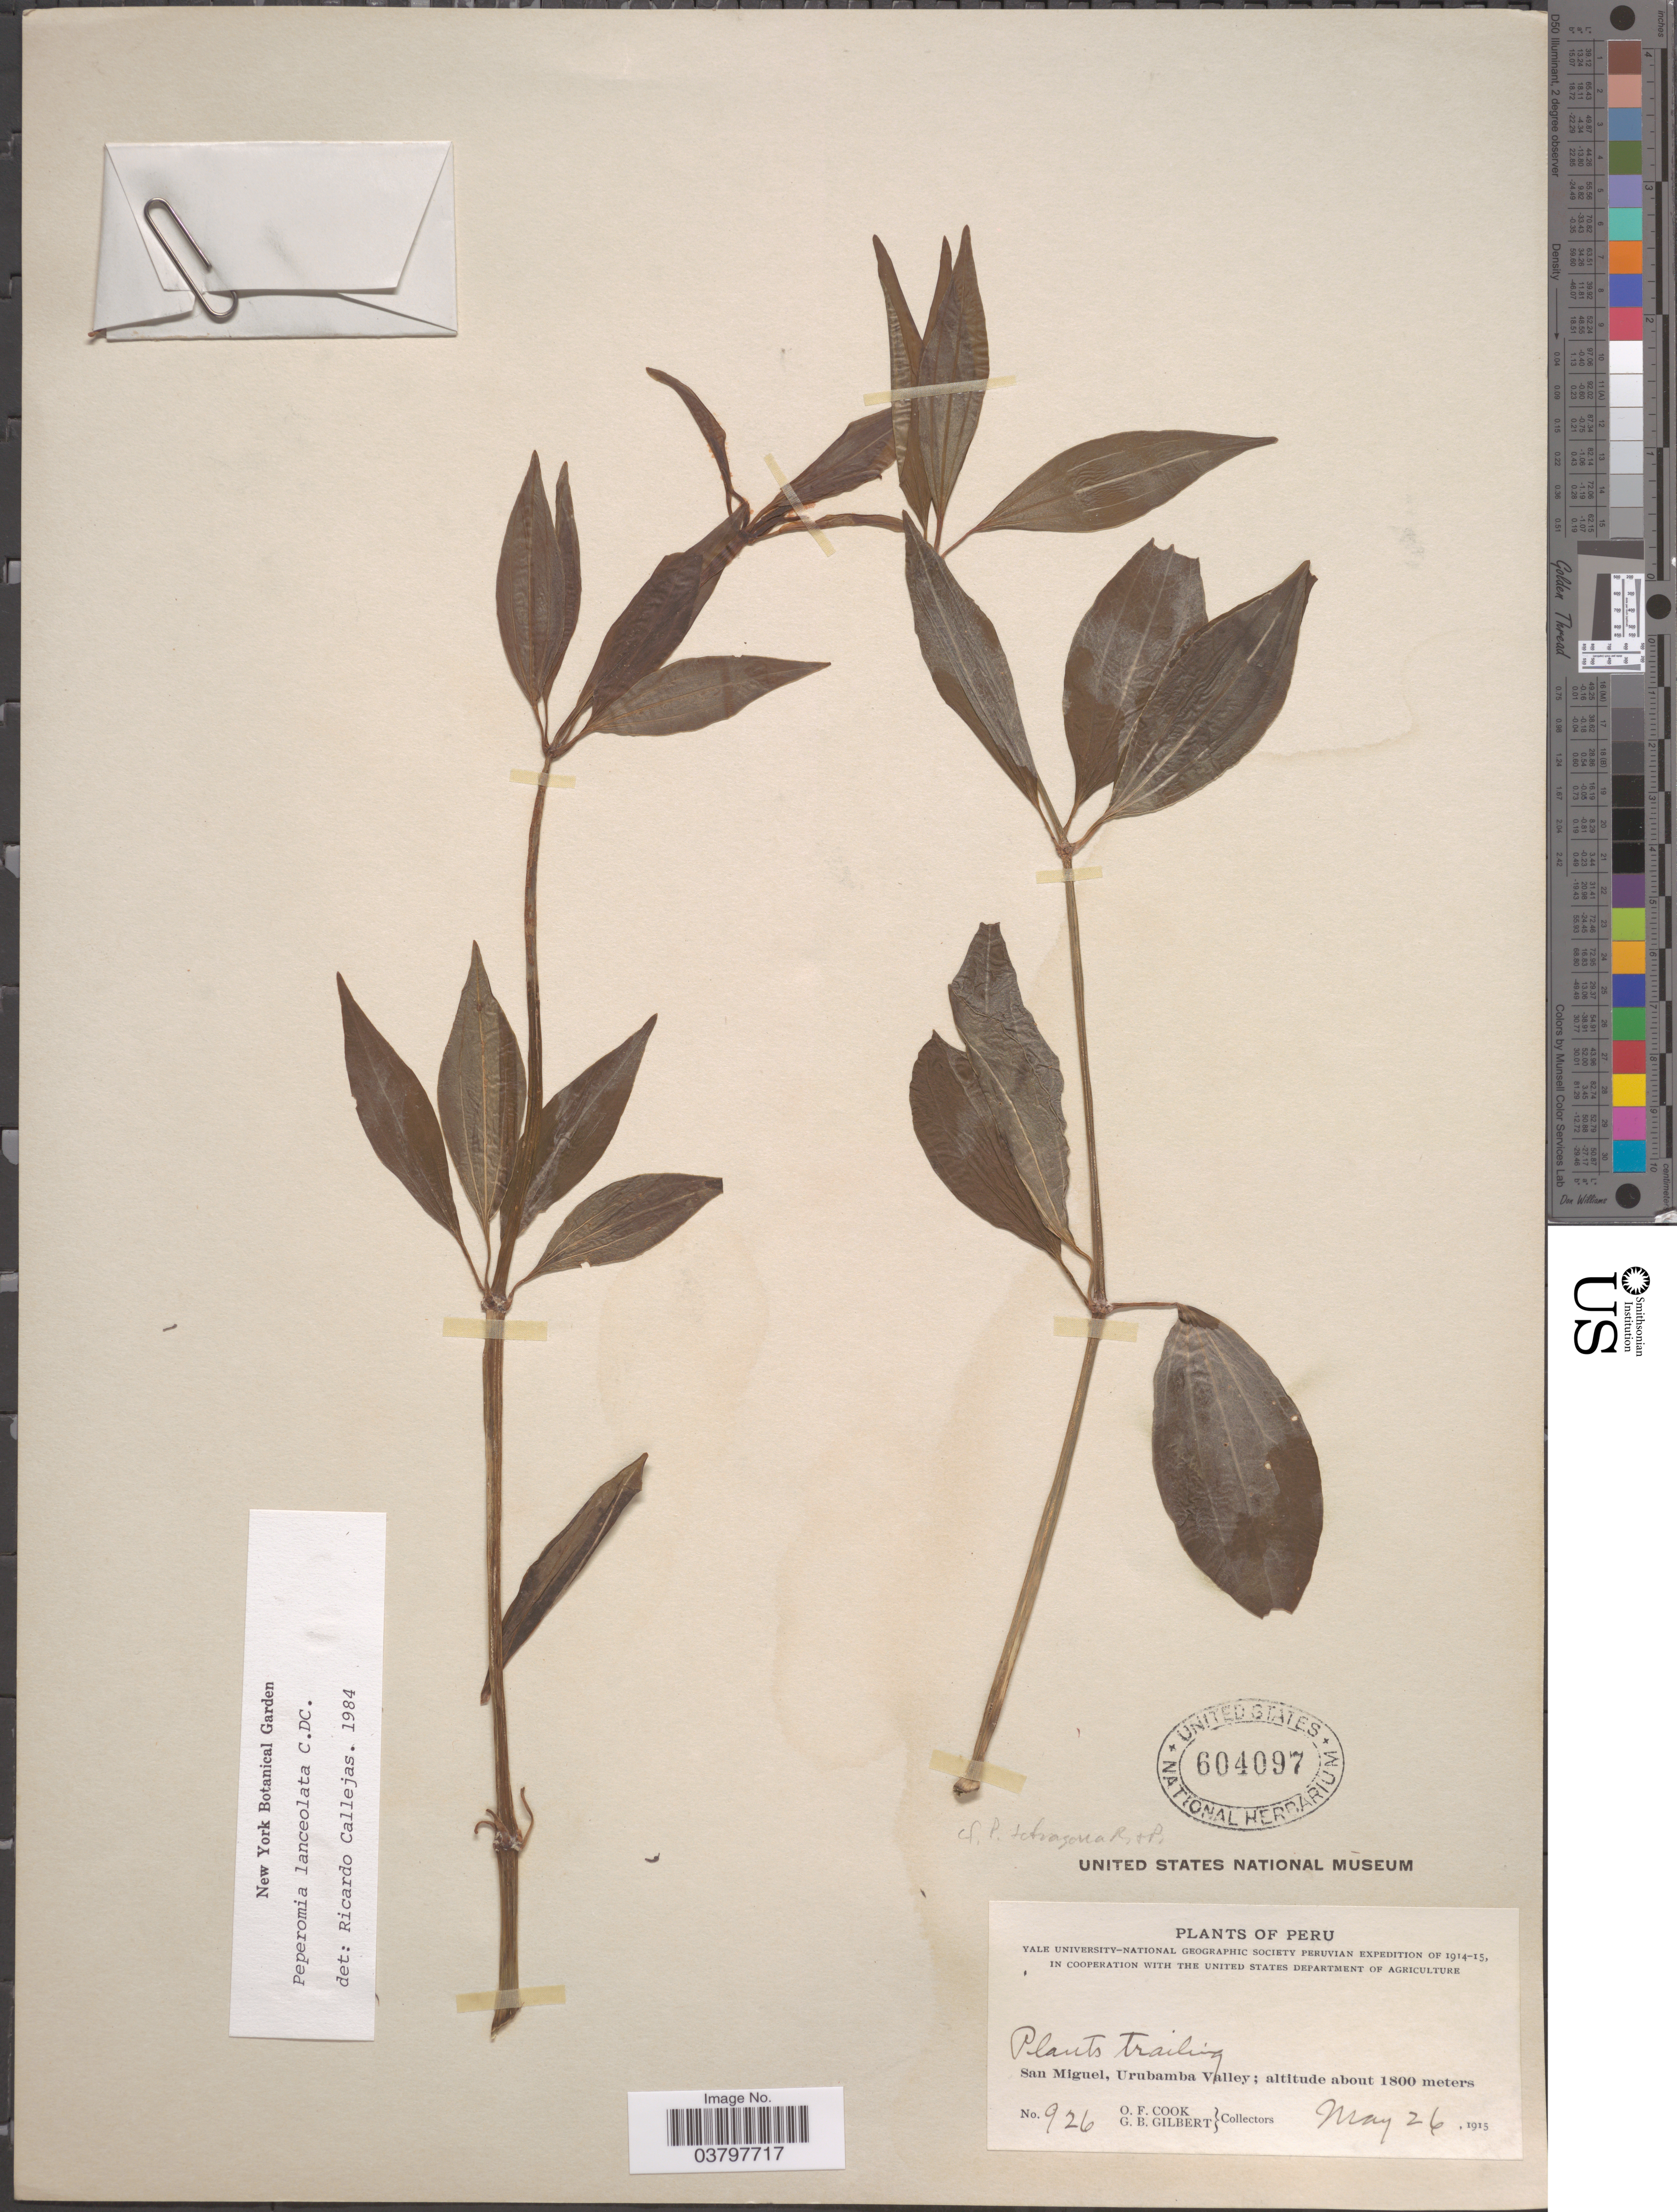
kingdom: Plantae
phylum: Tracheophyta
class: Magnoliopsida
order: Piperales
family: Piperaceae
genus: Peperomia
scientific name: Peperomia lanceolata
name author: C. DC.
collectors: O. F. Cook & G. B. Gilbert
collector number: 926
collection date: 1915-05-26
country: Peru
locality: San Miguel, Urubamba Valley.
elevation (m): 1800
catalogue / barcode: US 604097